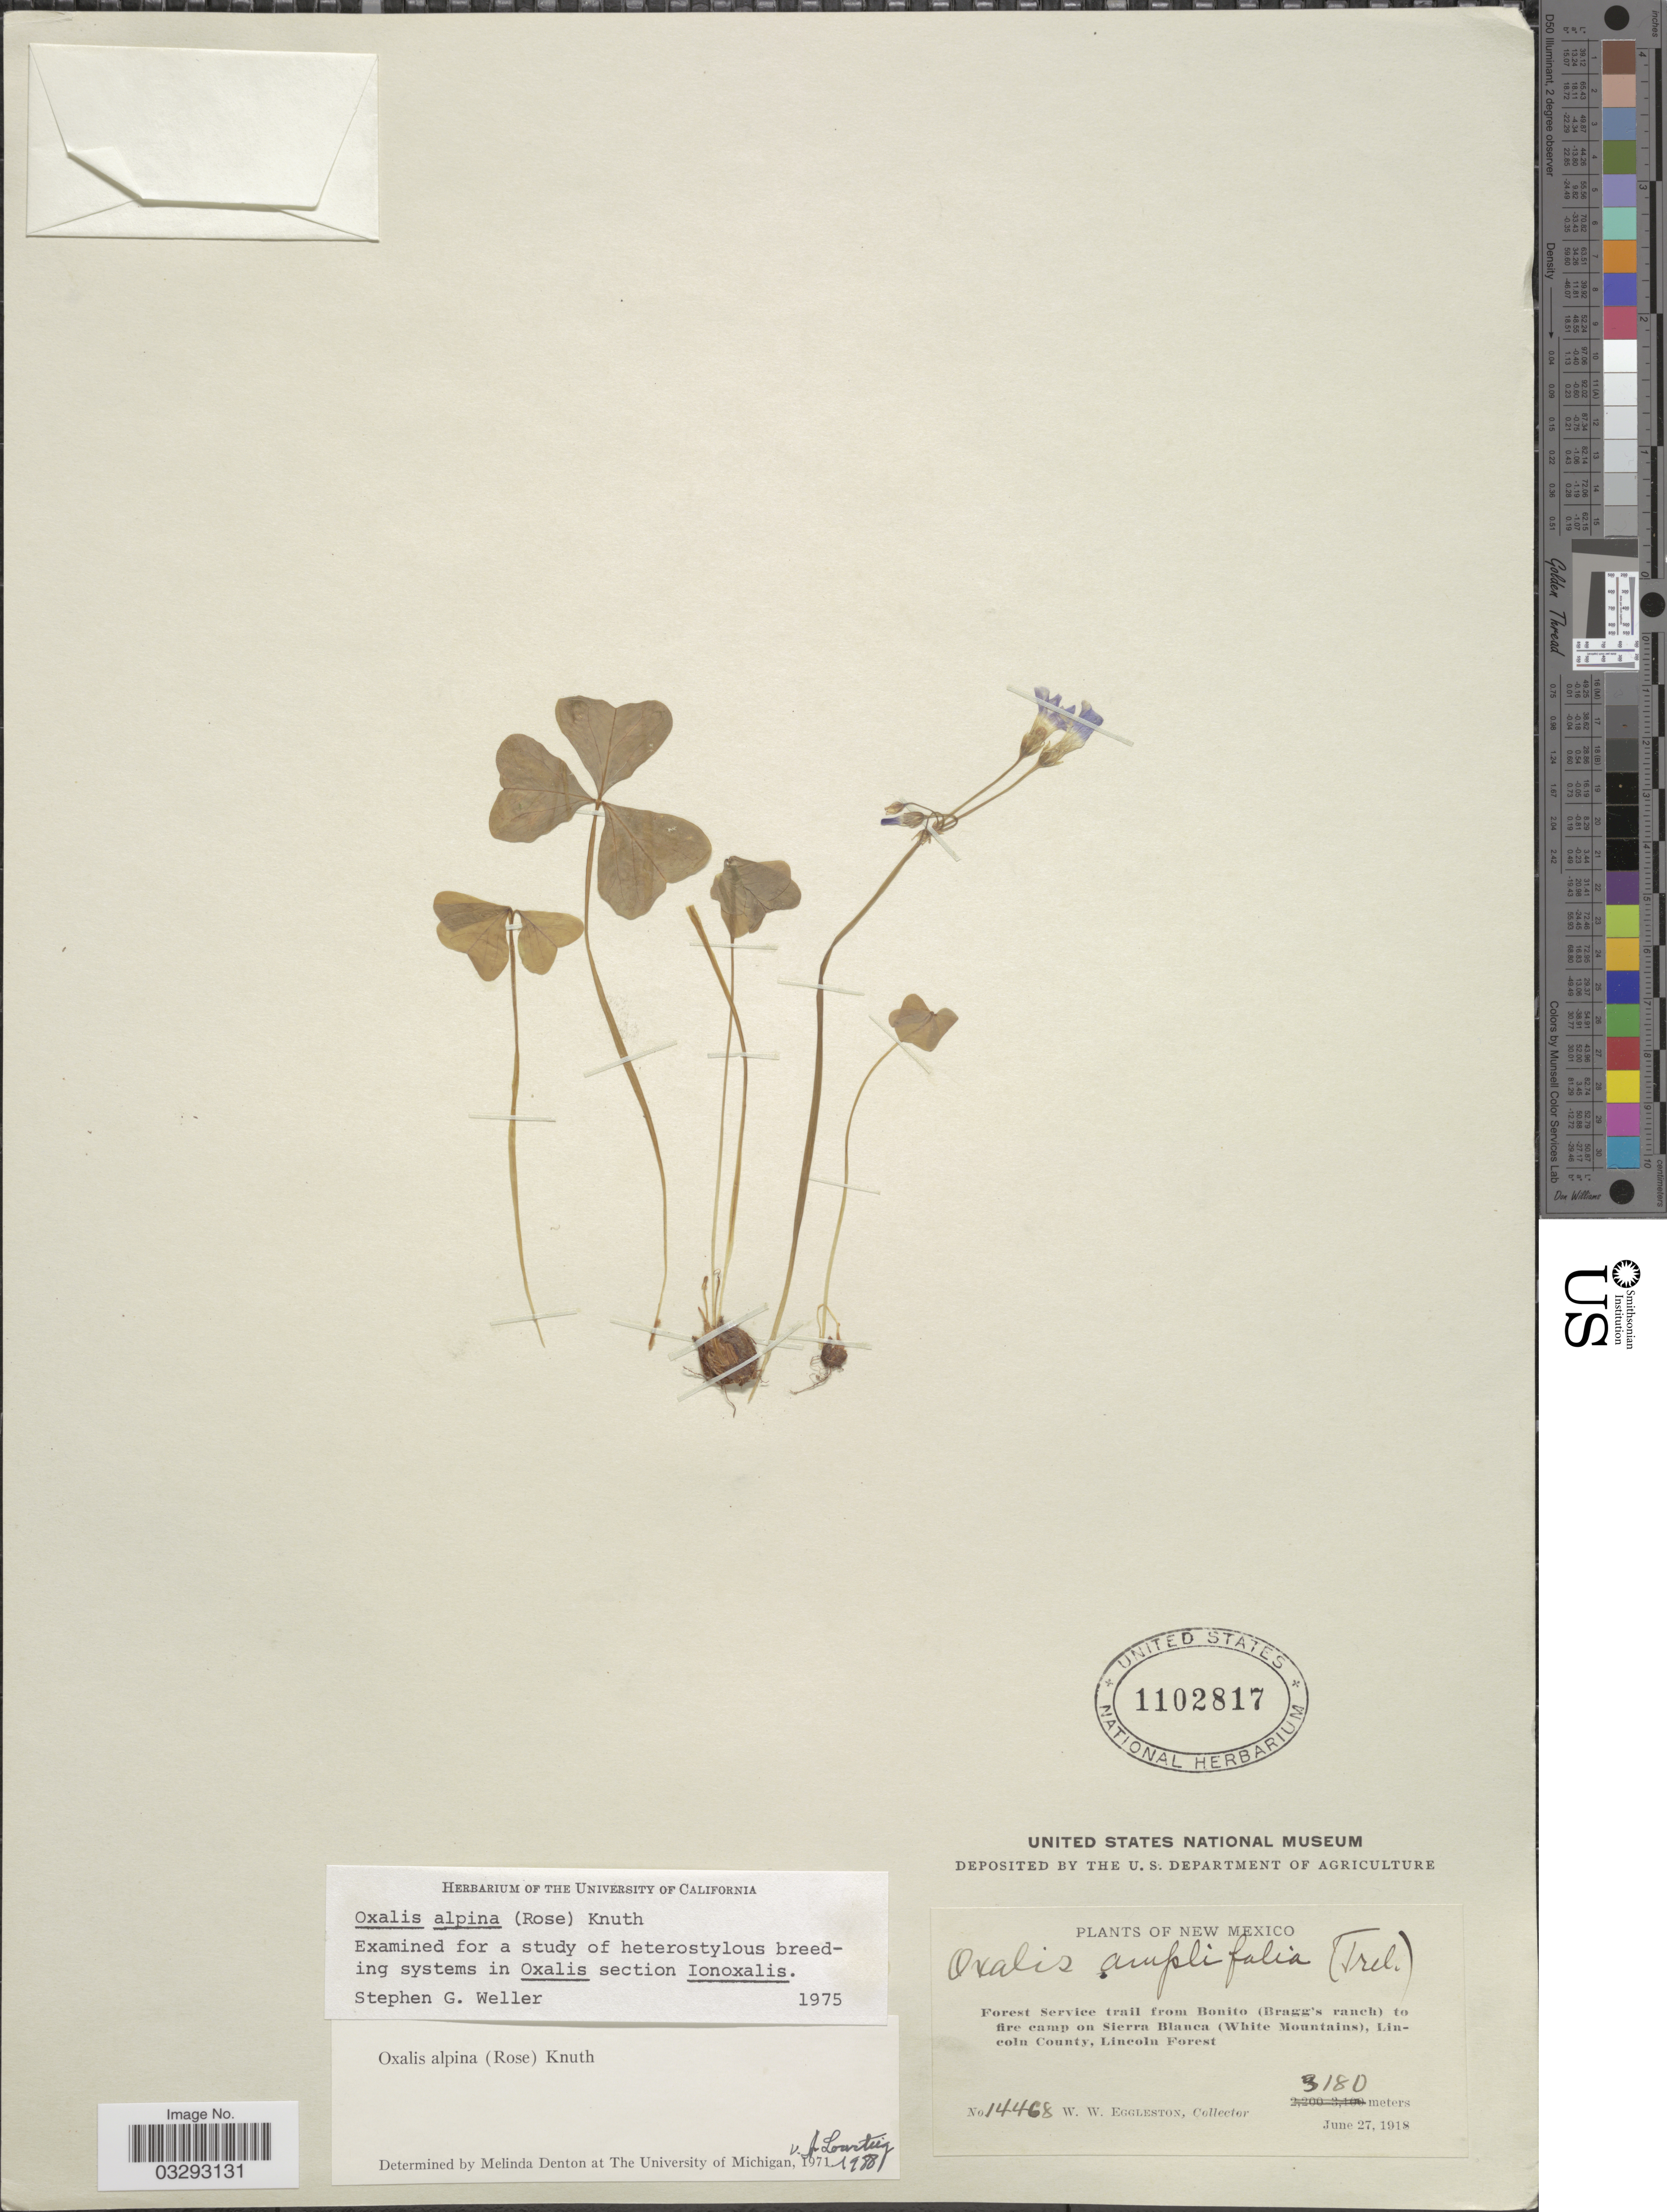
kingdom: Plantae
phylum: Tracheophyta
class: Magnoliopsida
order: Oxalidales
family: Oxalidaceae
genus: Oxalis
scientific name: Oxalis alpina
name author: (Rose) R. Knuth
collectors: W. W. Eggleston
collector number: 14468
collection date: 1918-06-27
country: United States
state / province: New Mexico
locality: Forest Service trail from Bonito (Bragg's ranch) to fire camp on Sierra Blanca (White Mountains), Lincoln County, Lincoln Forest.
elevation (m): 3180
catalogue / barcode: US 1102817